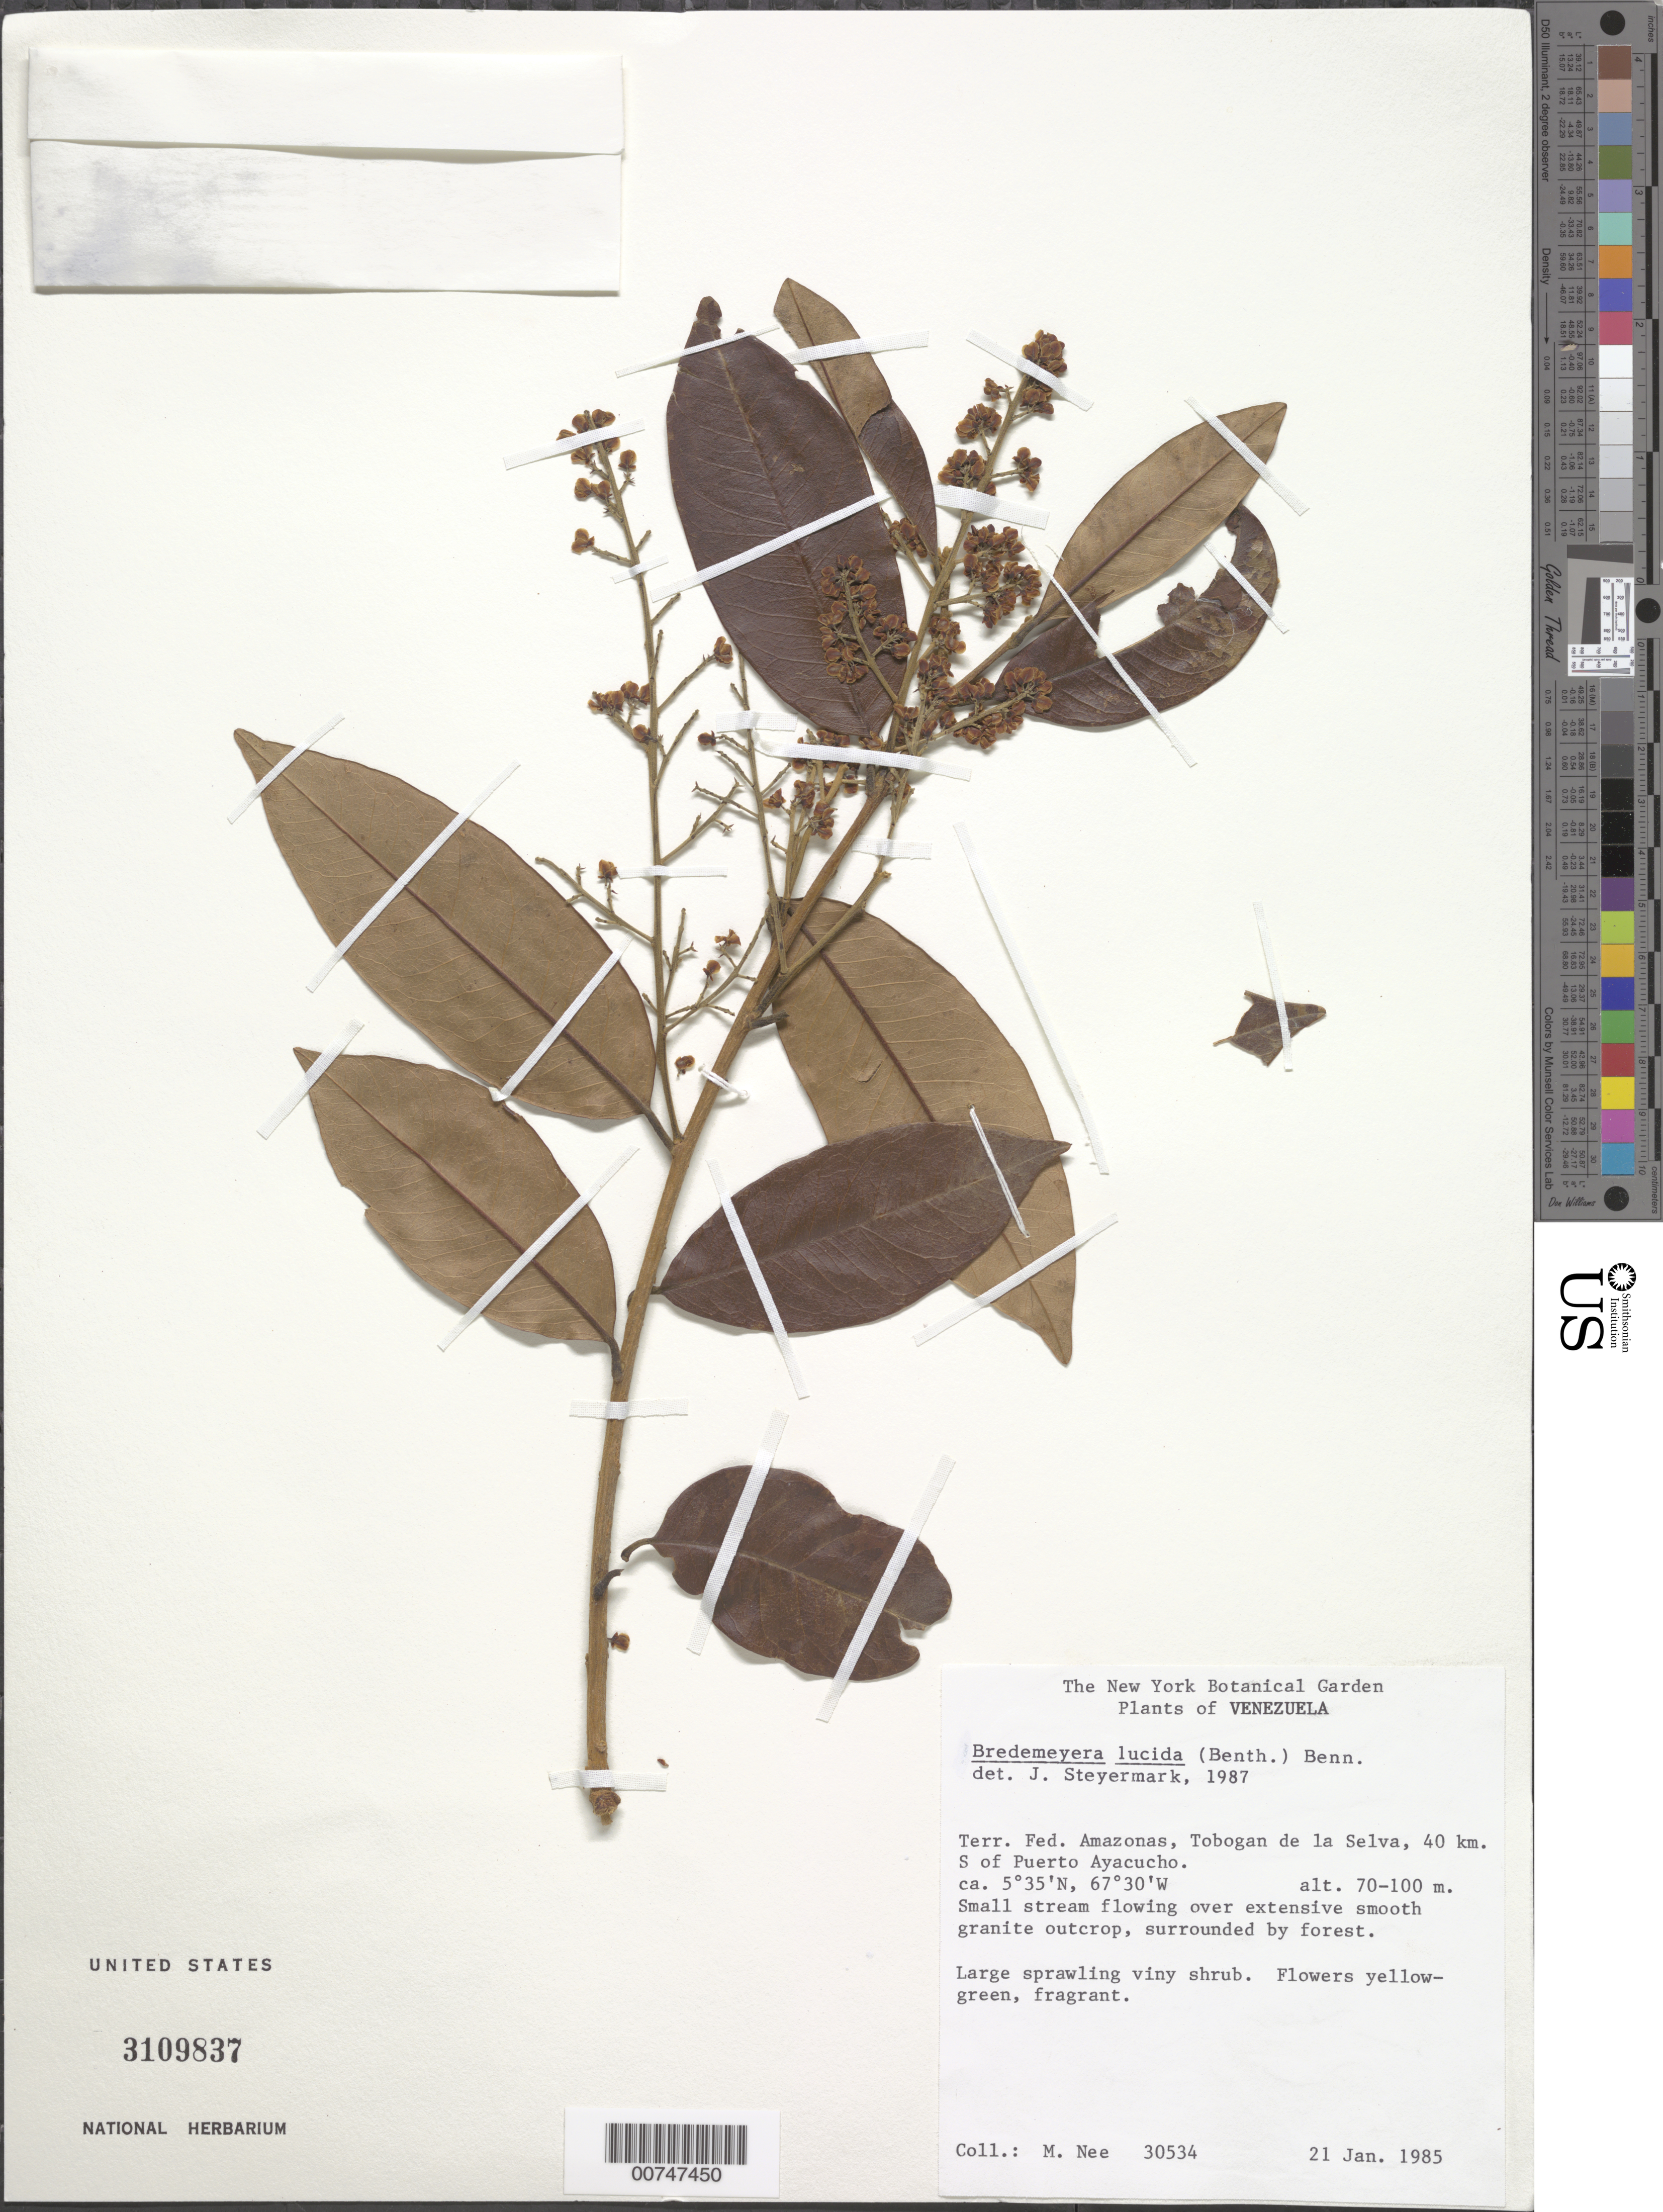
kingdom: Plantae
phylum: Tracheophyta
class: Magnoliopsida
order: Fabales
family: Polygalaceae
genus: Bredemeyera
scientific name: Bredemeyera lucida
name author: (Benth.) Klotzsch ex Hassk.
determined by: Steyermark, Julian A., (VEN)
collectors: M. Nee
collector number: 30534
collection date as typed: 21-Jan-85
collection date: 1985-01-21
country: Venezuela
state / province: Amazonas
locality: Tobogan de la Selva, 40 km S of Puerto Ayacucho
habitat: Small stream flowing over extensive smooth granite outcrop, surrounded by forest. ON damp places on sloping granite.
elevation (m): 70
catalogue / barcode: US 3109837